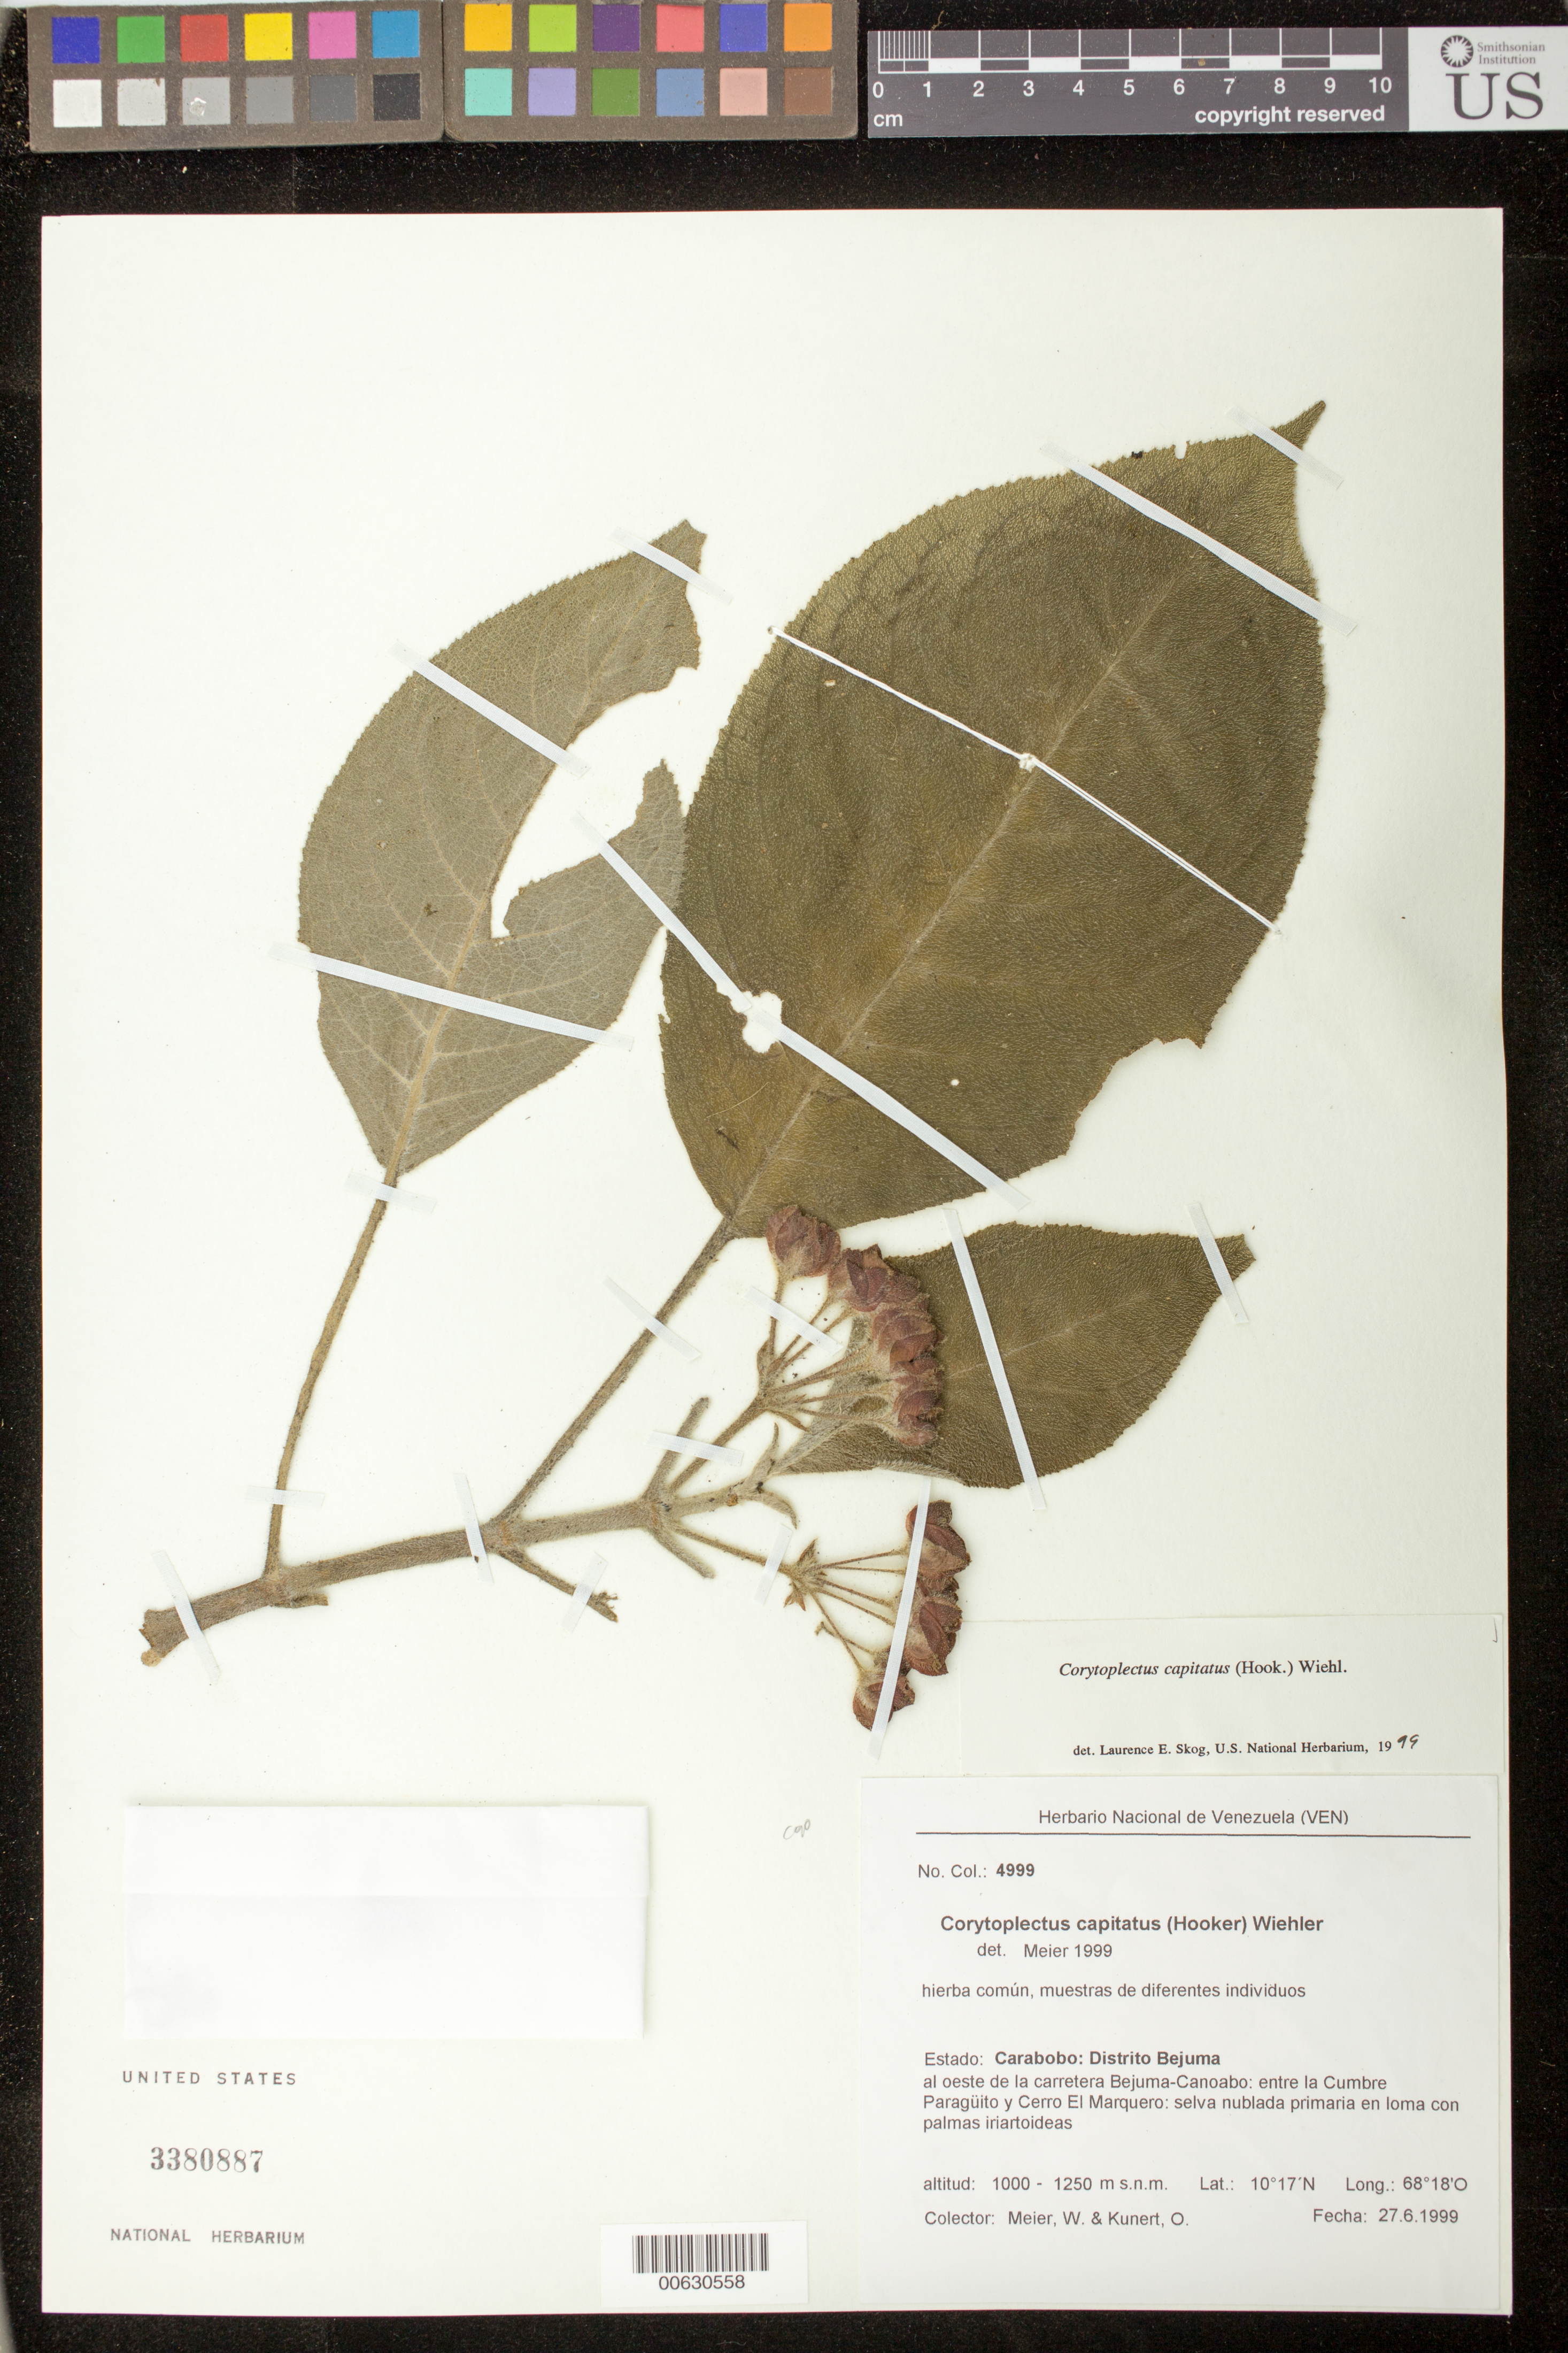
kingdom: Plantae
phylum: Tracheophyta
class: Magnoliopsida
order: Lamiales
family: Gesneriaceae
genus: Corytoplectus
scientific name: Corytoplectus capitatus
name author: (Hook.) Wiehler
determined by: Skog, Laurence E.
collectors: W. Meier & O. Kunert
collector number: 4999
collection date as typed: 27 Jun 1999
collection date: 1999-06-27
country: Venezuela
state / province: Carabobo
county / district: Bejuma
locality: Distrito Bejuma; al oeste de la carretera Bejuma - Canoabo: entre la Cumbre Paragüito y Cerro El Marquero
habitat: Selva nublada primaria en loma con palmas iriartoideas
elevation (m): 1000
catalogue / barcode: US 3380887